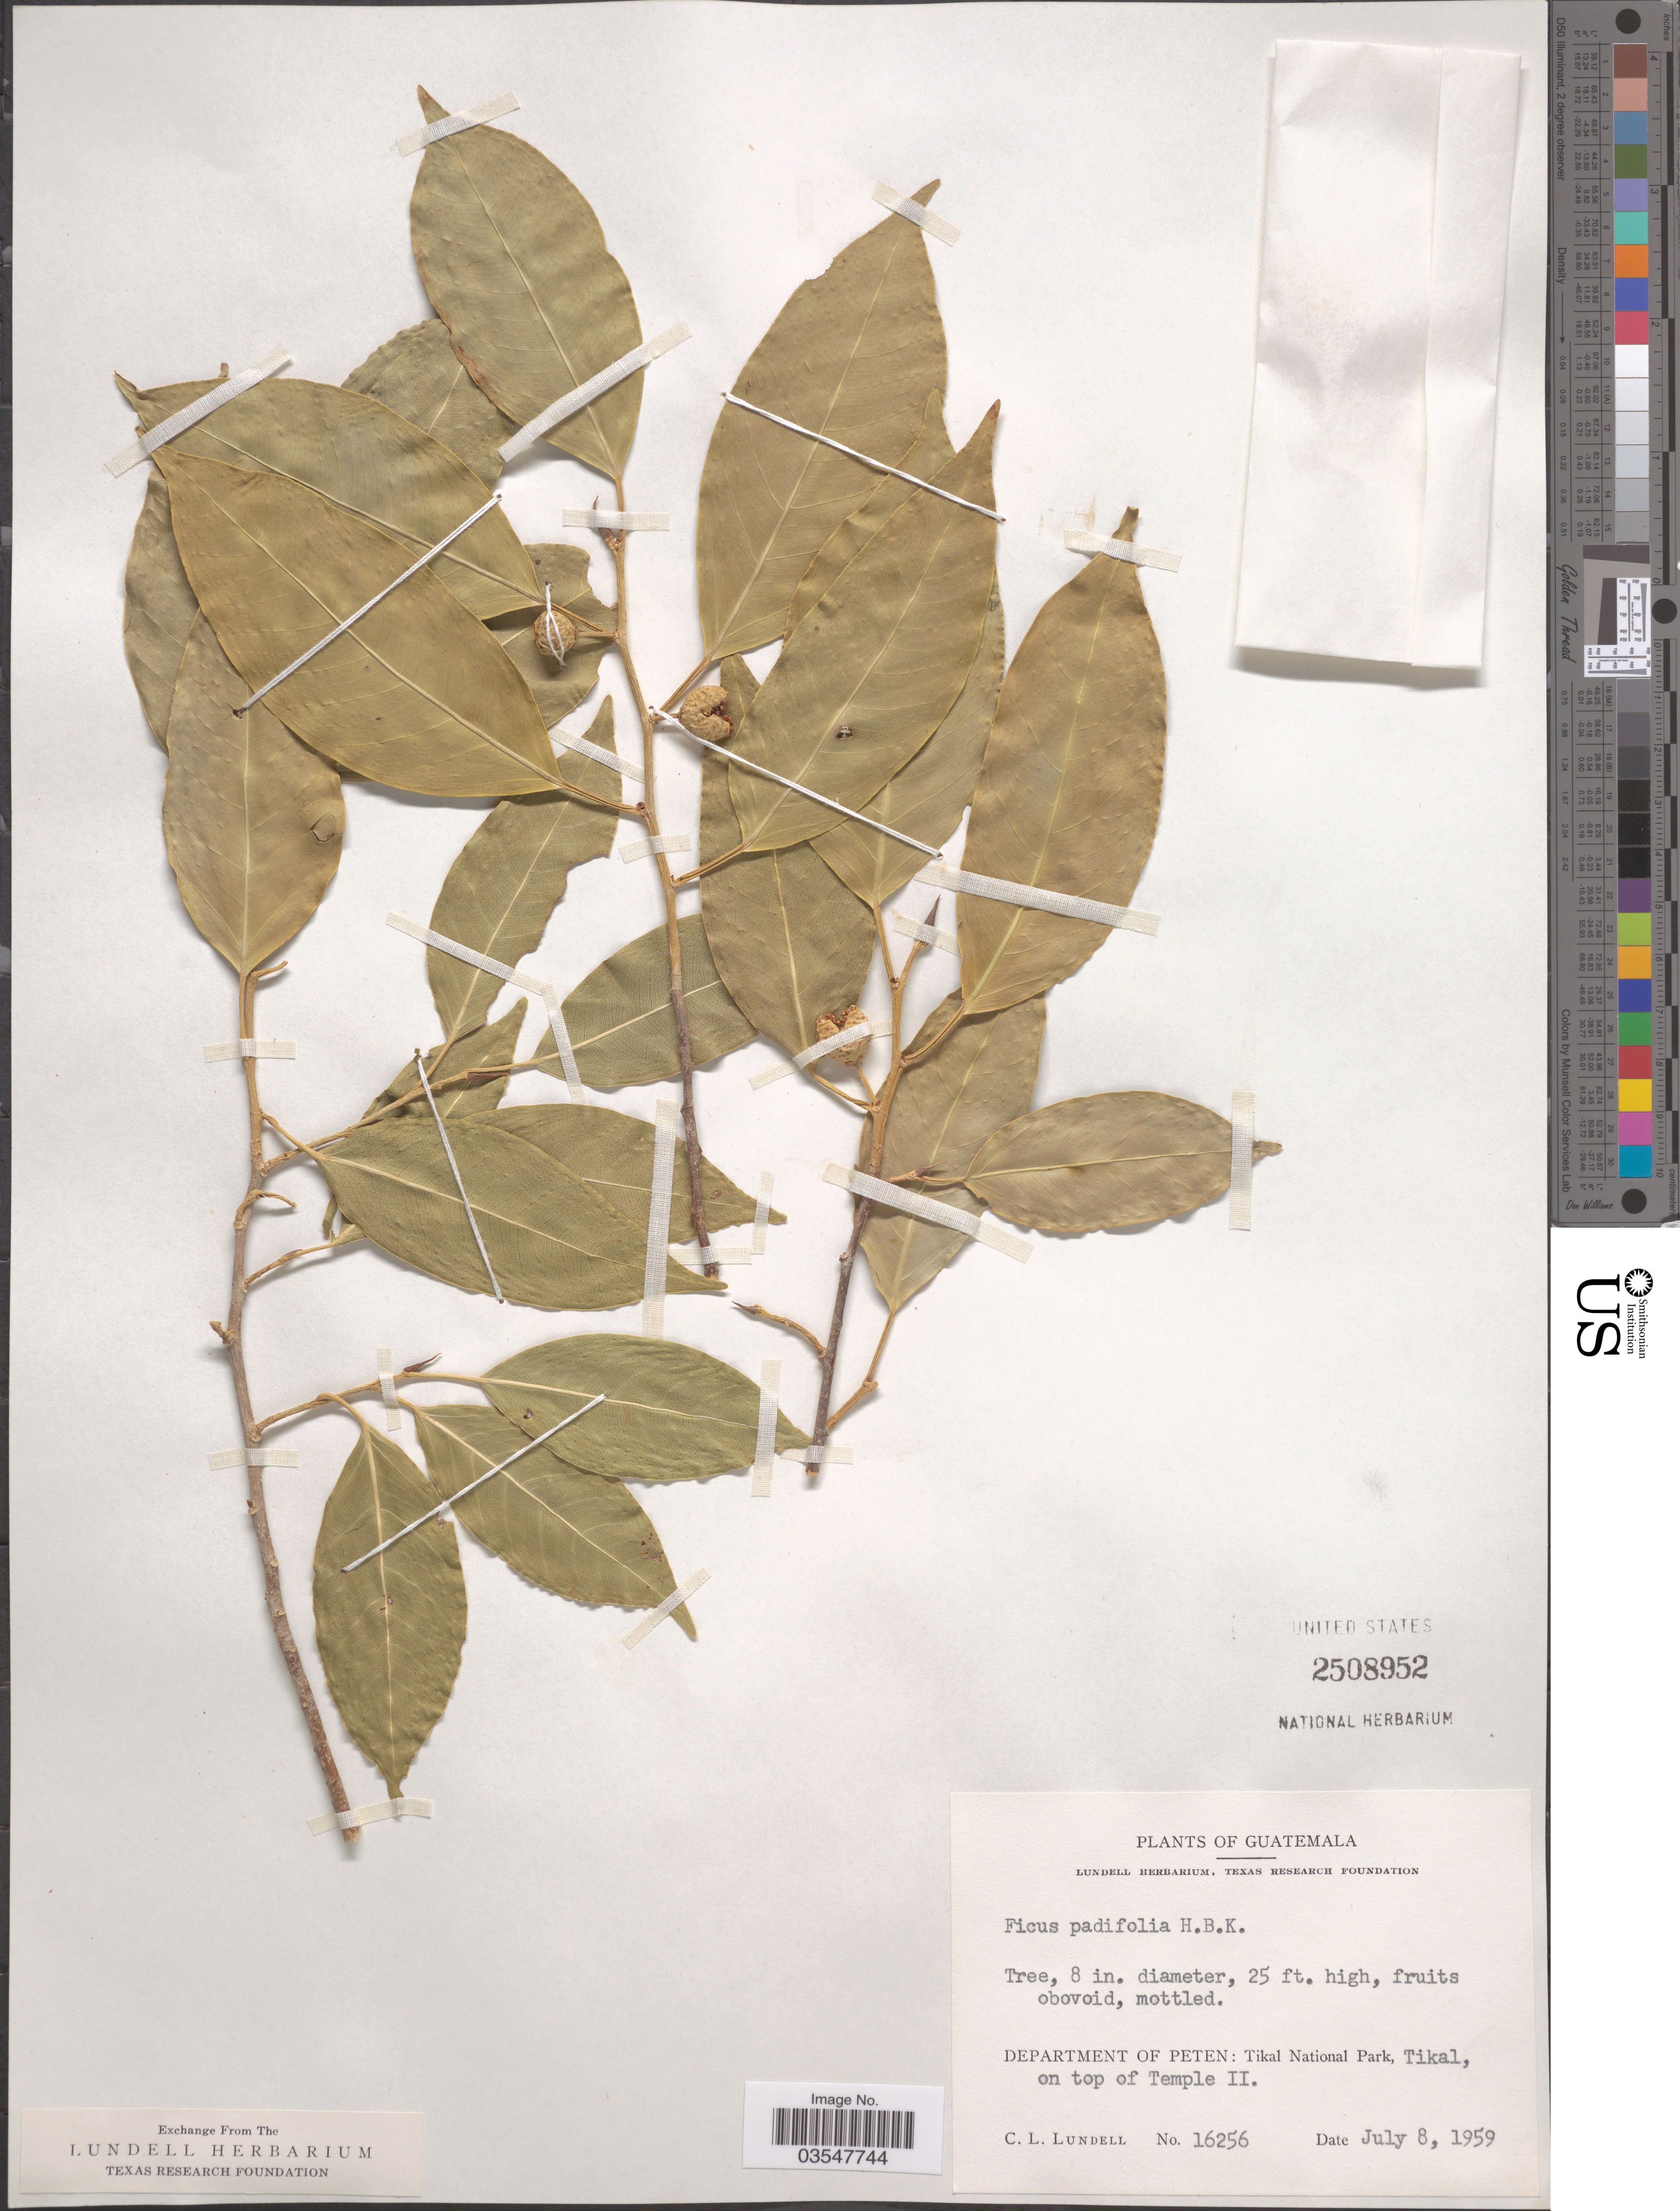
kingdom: Plantae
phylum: Tracheophyta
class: Magnoliopsida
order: Rosales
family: Moraceae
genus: Ficus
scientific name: Ficus pertusa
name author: L. f.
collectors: C. L. Lundell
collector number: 16256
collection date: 1959-07-08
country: Guatemala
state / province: El Peten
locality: Department of Peten: Tikal National Park, Tikal, on top of Temple II.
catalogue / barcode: US 2508952